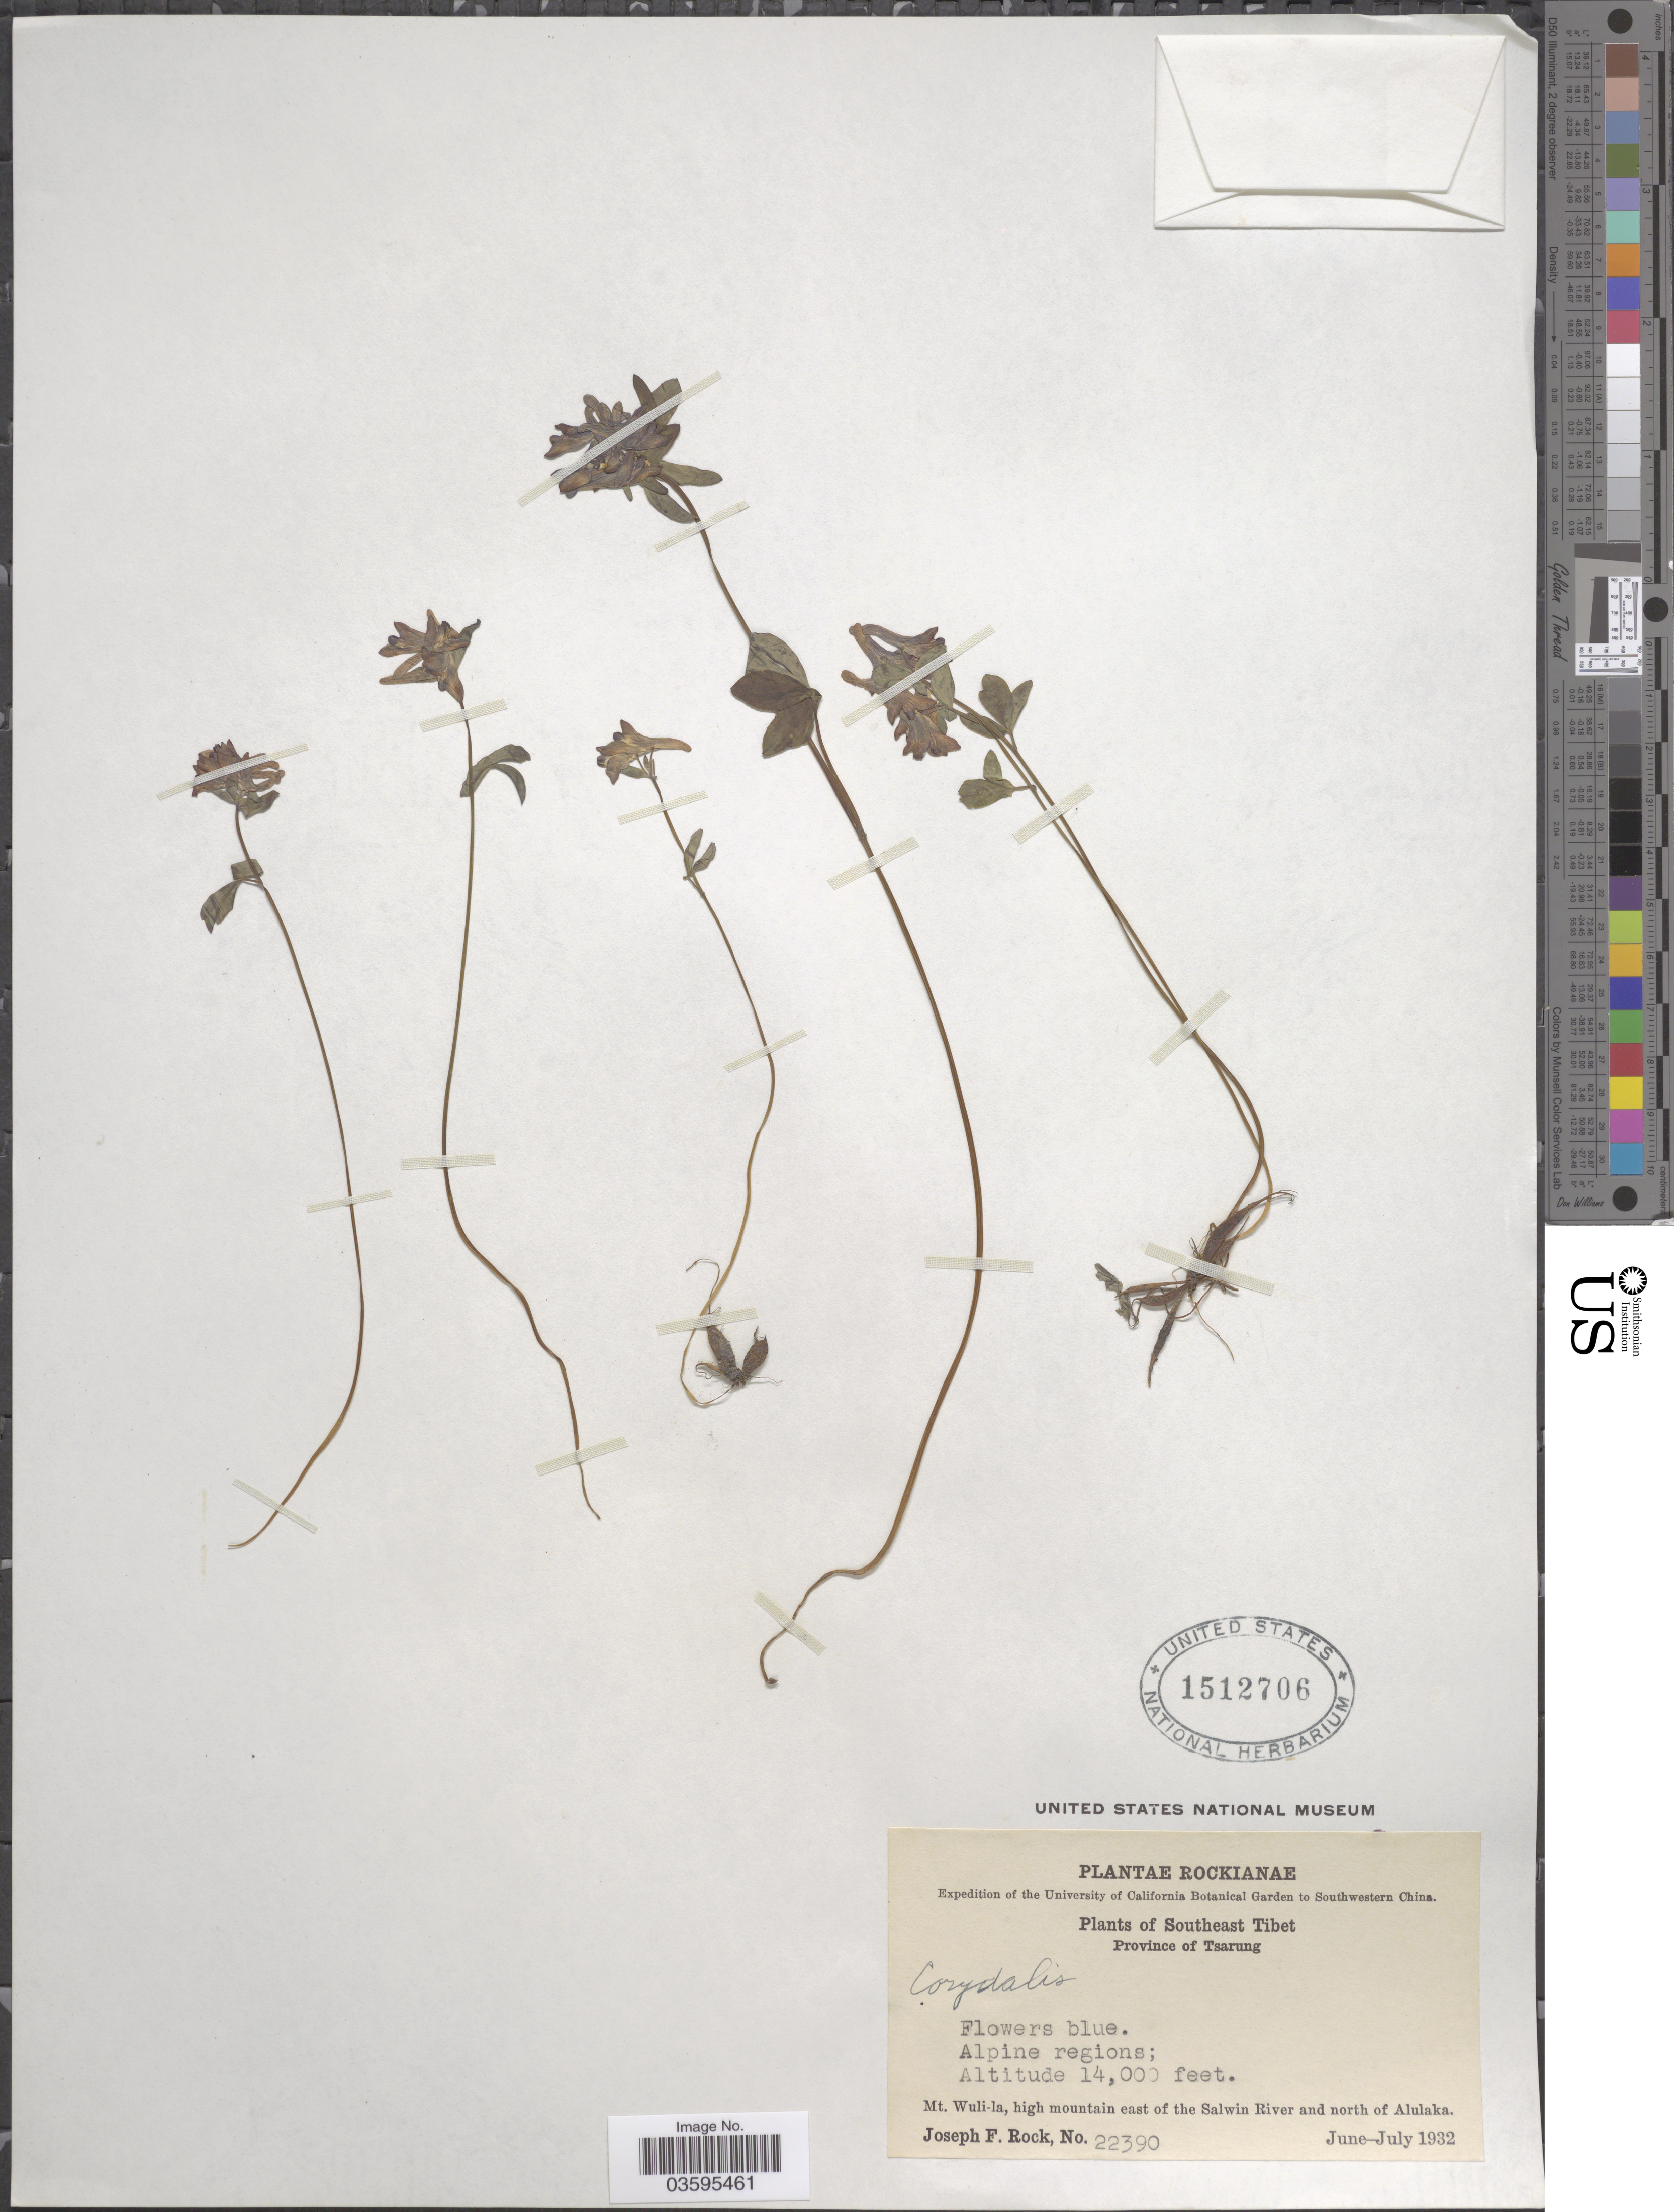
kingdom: Plantae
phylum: Tracheophyta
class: Magnoliopsida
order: Ranunculales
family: Papaveraceae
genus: Corydalis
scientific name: Corydalis sp.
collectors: J. F. Rock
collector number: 22390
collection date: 1932-06/1932-07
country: China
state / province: Xizang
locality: Southwestern China. Southeast Tibet. Province of Tsarung. Mt. Wuli-la, high mountain east of the Salwin River and north of Alulaka.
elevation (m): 4267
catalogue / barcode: US 1512706